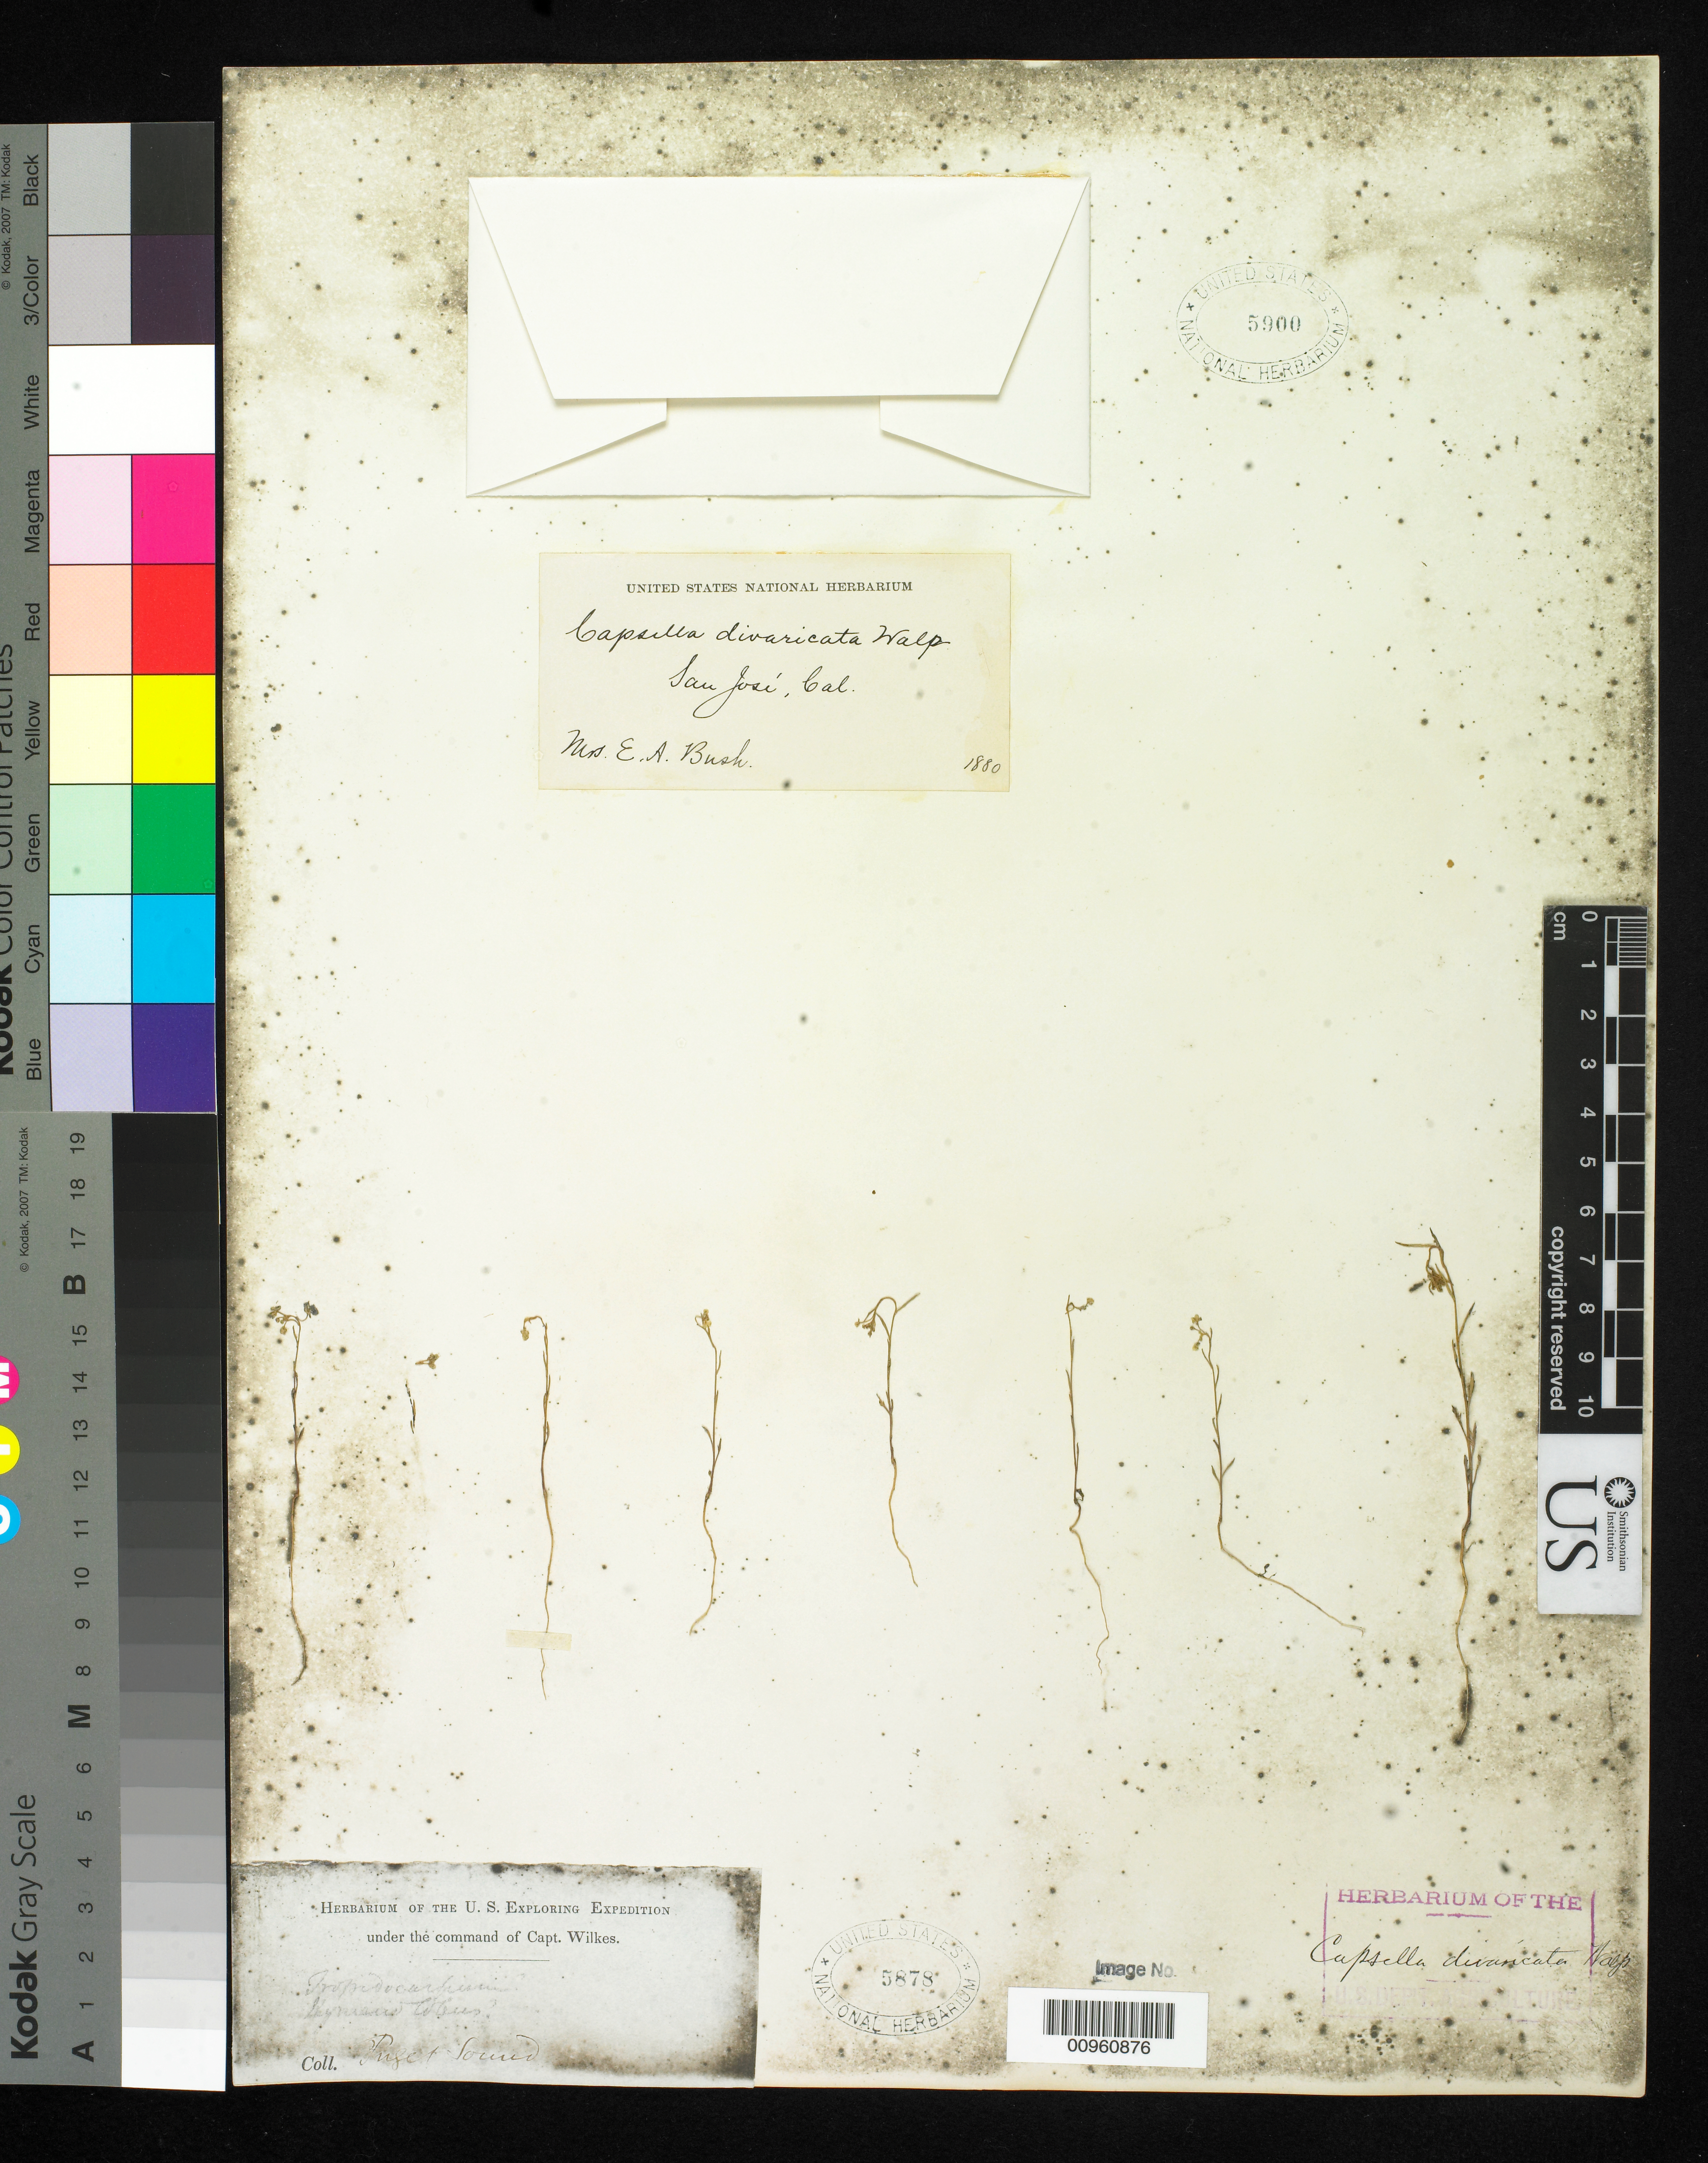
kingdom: Plantae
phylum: Tracheophyta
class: Magnoliopsida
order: Brassicales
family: Brassicaceae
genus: Hornungia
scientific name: Hornungia procumbens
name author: (L.) Hayek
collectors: Wilkes Explor. Exped.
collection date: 1838/1842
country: United States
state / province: Washington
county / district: King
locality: Puget Sound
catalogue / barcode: US 5878